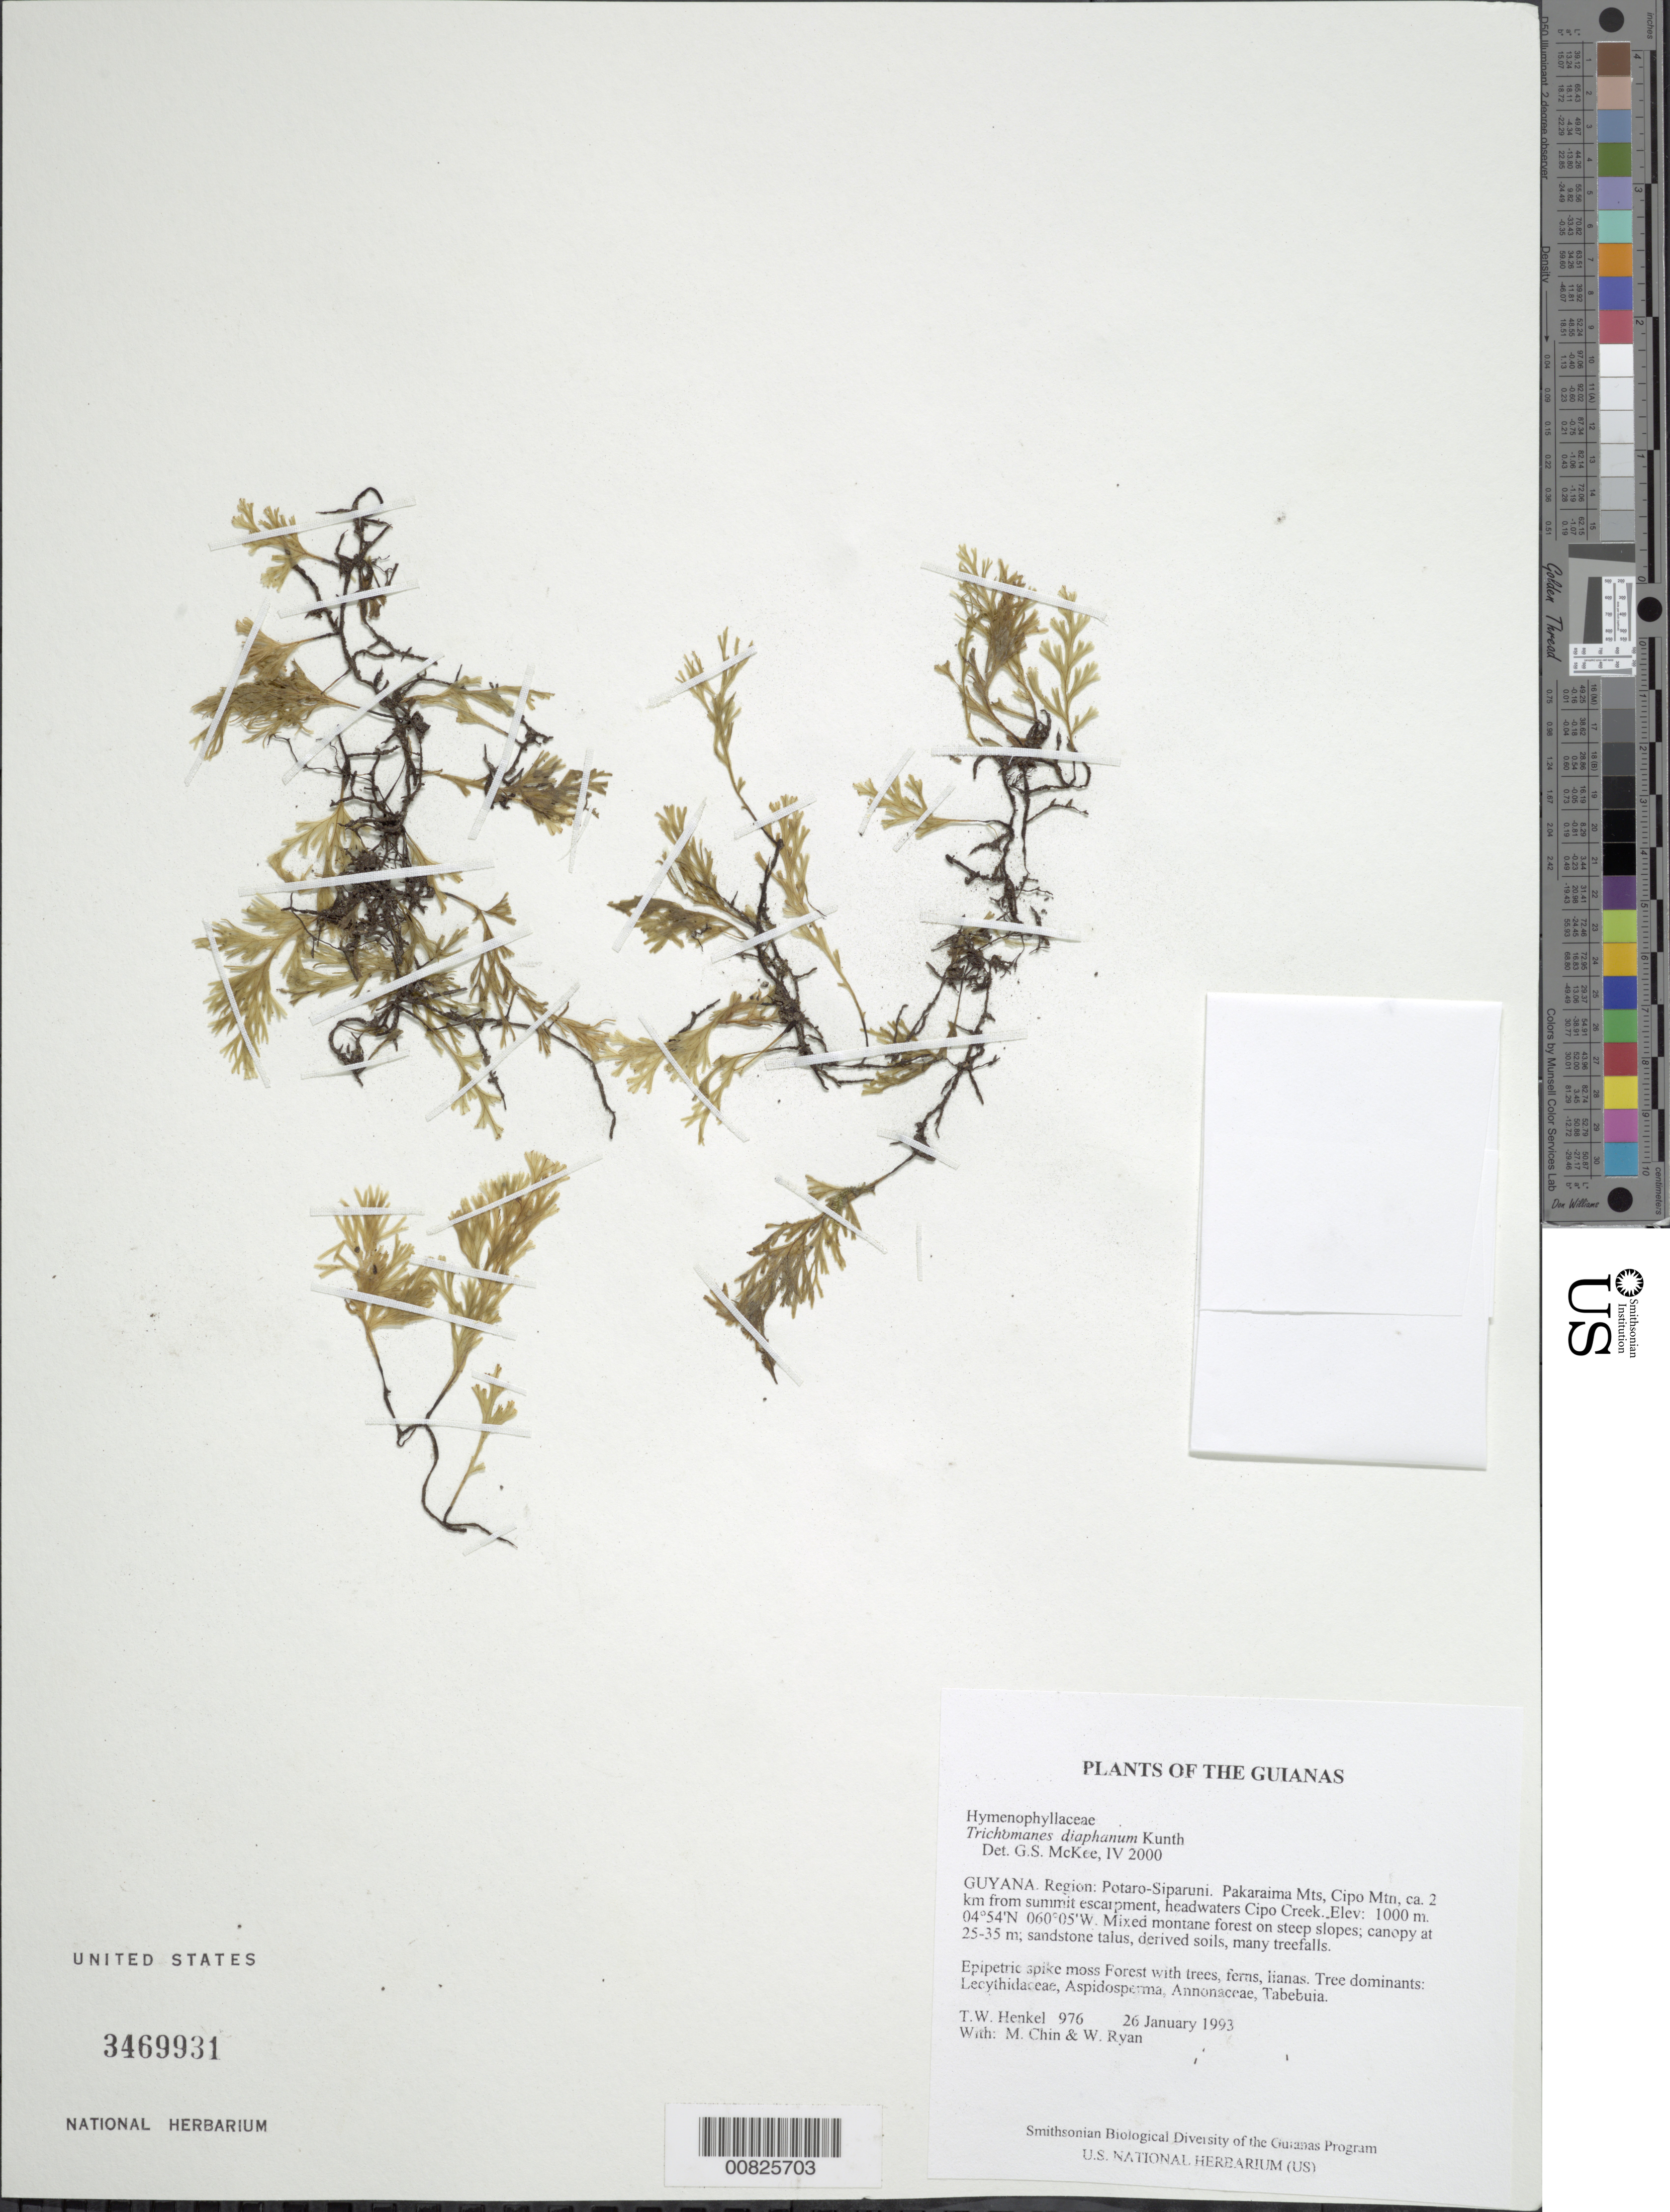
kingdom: Plantae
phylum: Tracheophyta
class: Polypodiopsida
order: Hymenophyllales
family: Hymenophyllaceae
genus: Polyphlebium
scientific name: Polyphlebium diaphanum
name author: (Kunth) Ebihara & Dubuisson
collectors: T. Henkel, M. Chin & W. Ryan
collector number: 976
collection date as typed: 26 January 1993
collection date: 1993-01-26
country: Guyana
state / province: Potaro-Siparuni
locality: Pakaraima Mts, Cipo Mtn, ca. 2 km from summit escarpment, headwaters Cipo Creek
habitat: Mixed montane forest on steep slopes; canopy at 25-35 m; sandstone talus, derived soils, many treefalls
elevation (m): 1000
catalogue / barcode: US 3469931